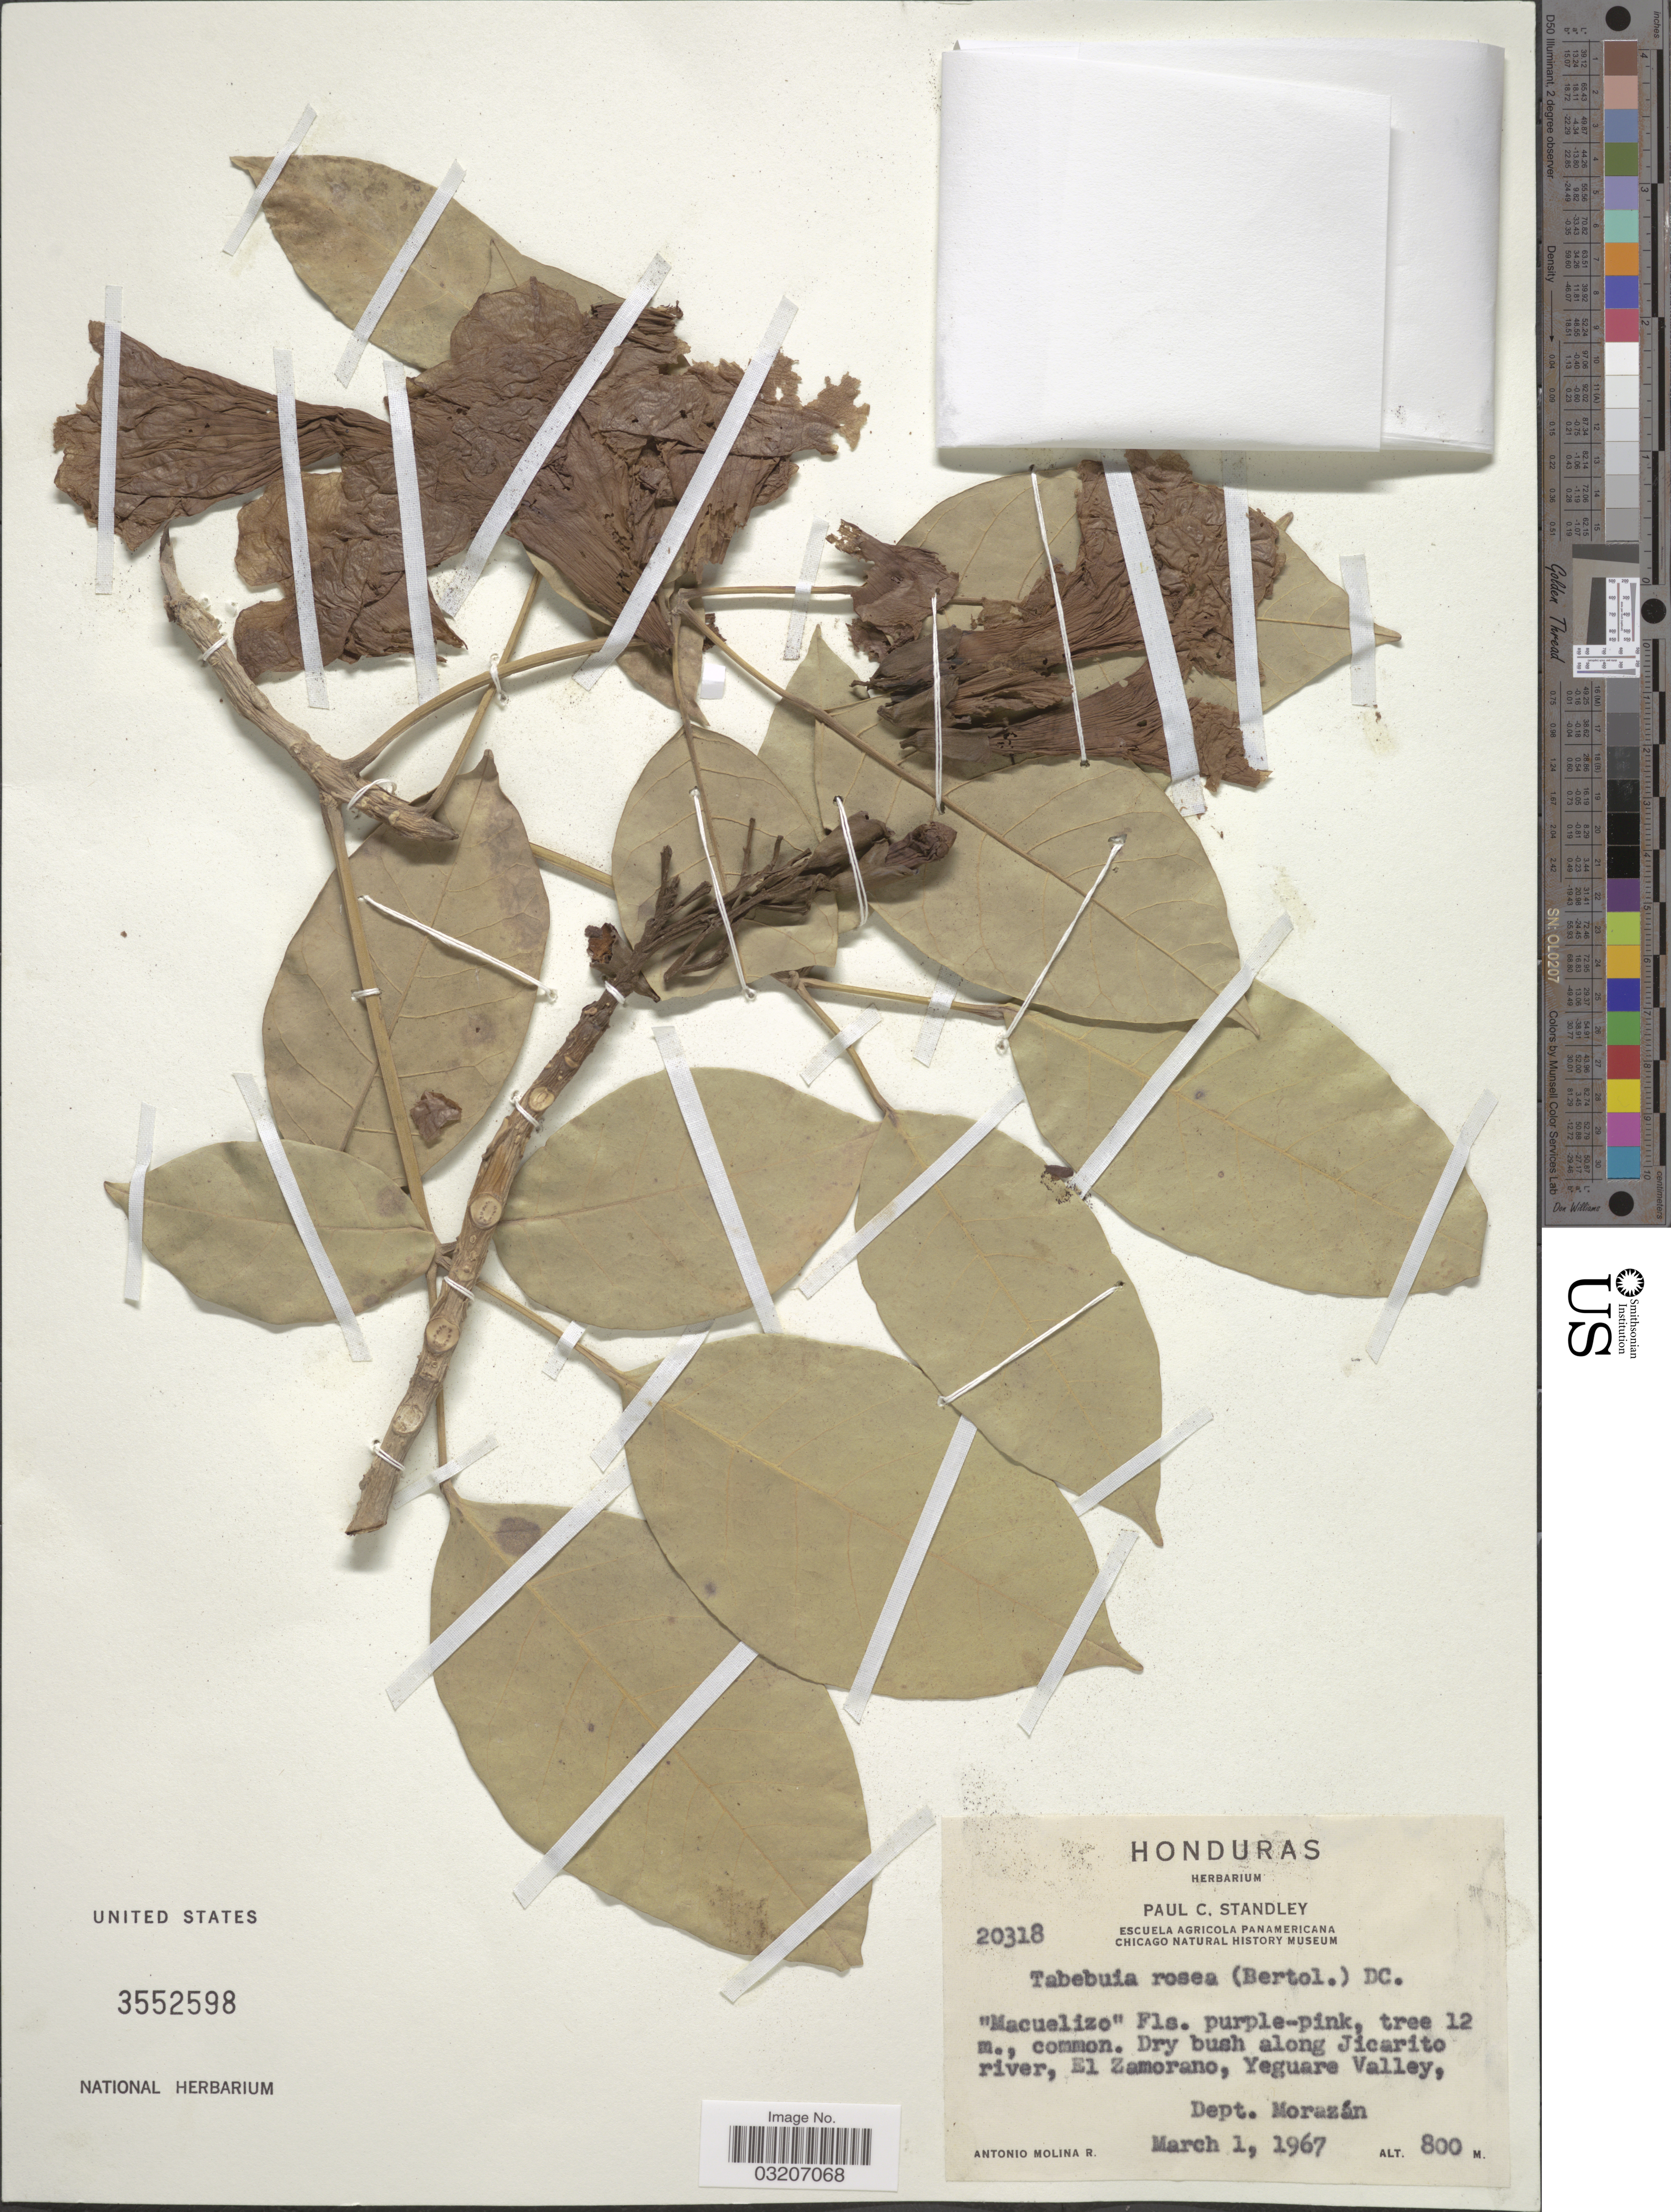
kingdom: Plantae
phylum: Tracheophyta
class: Magnoliopsida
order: Lamiales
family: Bignoniaceae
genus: Tabebuia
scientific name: Tabebuia rosea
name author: (Bertol.) DC.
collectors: A. Molina R.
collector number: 20318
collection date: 1967-03-01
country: Honduras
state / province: Fco. Morazán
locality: Along Jicarito river, El Zamorano, Yeguare Valley, Dept. Morazán.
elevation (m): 800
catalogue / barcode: US 3552598